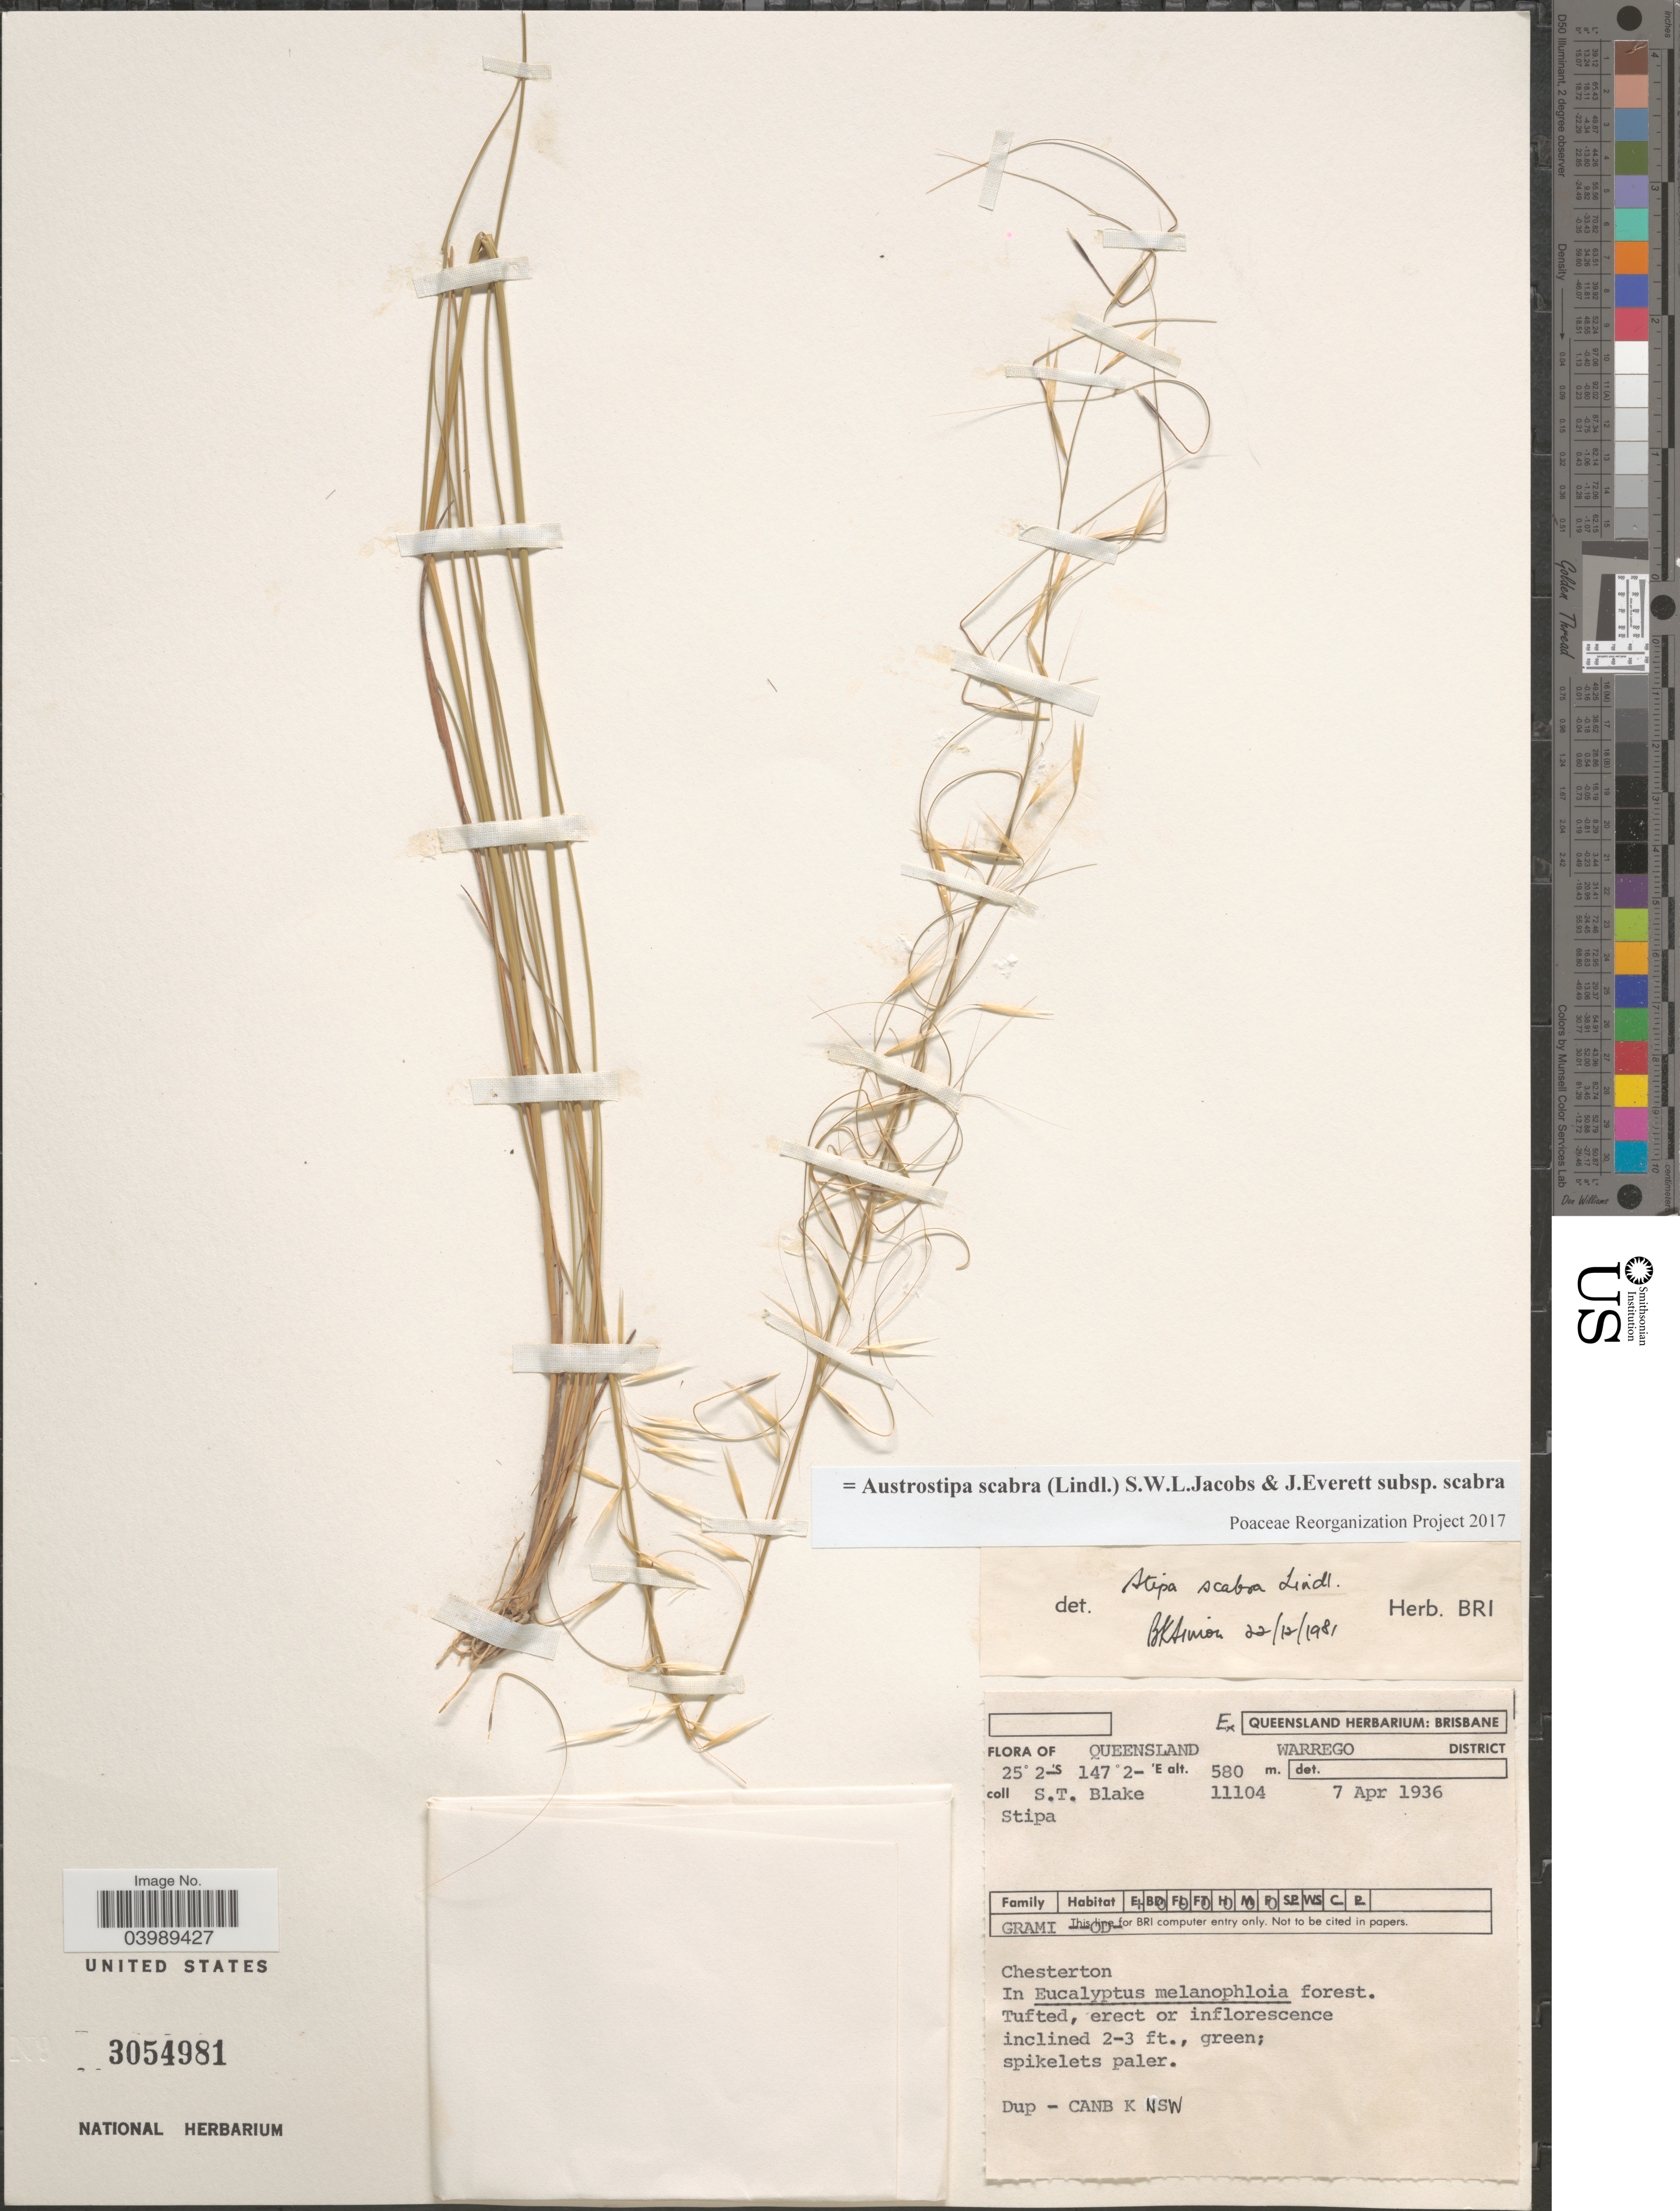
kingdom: Plantae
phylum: Tracheophyta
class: Liliopsida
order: Poales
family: Poaceae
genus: Austrostipa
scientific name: Austrostipa scabra subsp. scabra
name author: (Lindl.) S.W.L. Jacobs & J. Everett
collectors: S. T. Blake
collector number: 11104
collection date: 1936-04-07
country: Australia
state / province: Queensland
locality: Warrego District. Chesterton.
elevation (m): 580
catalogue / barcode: US 3054981